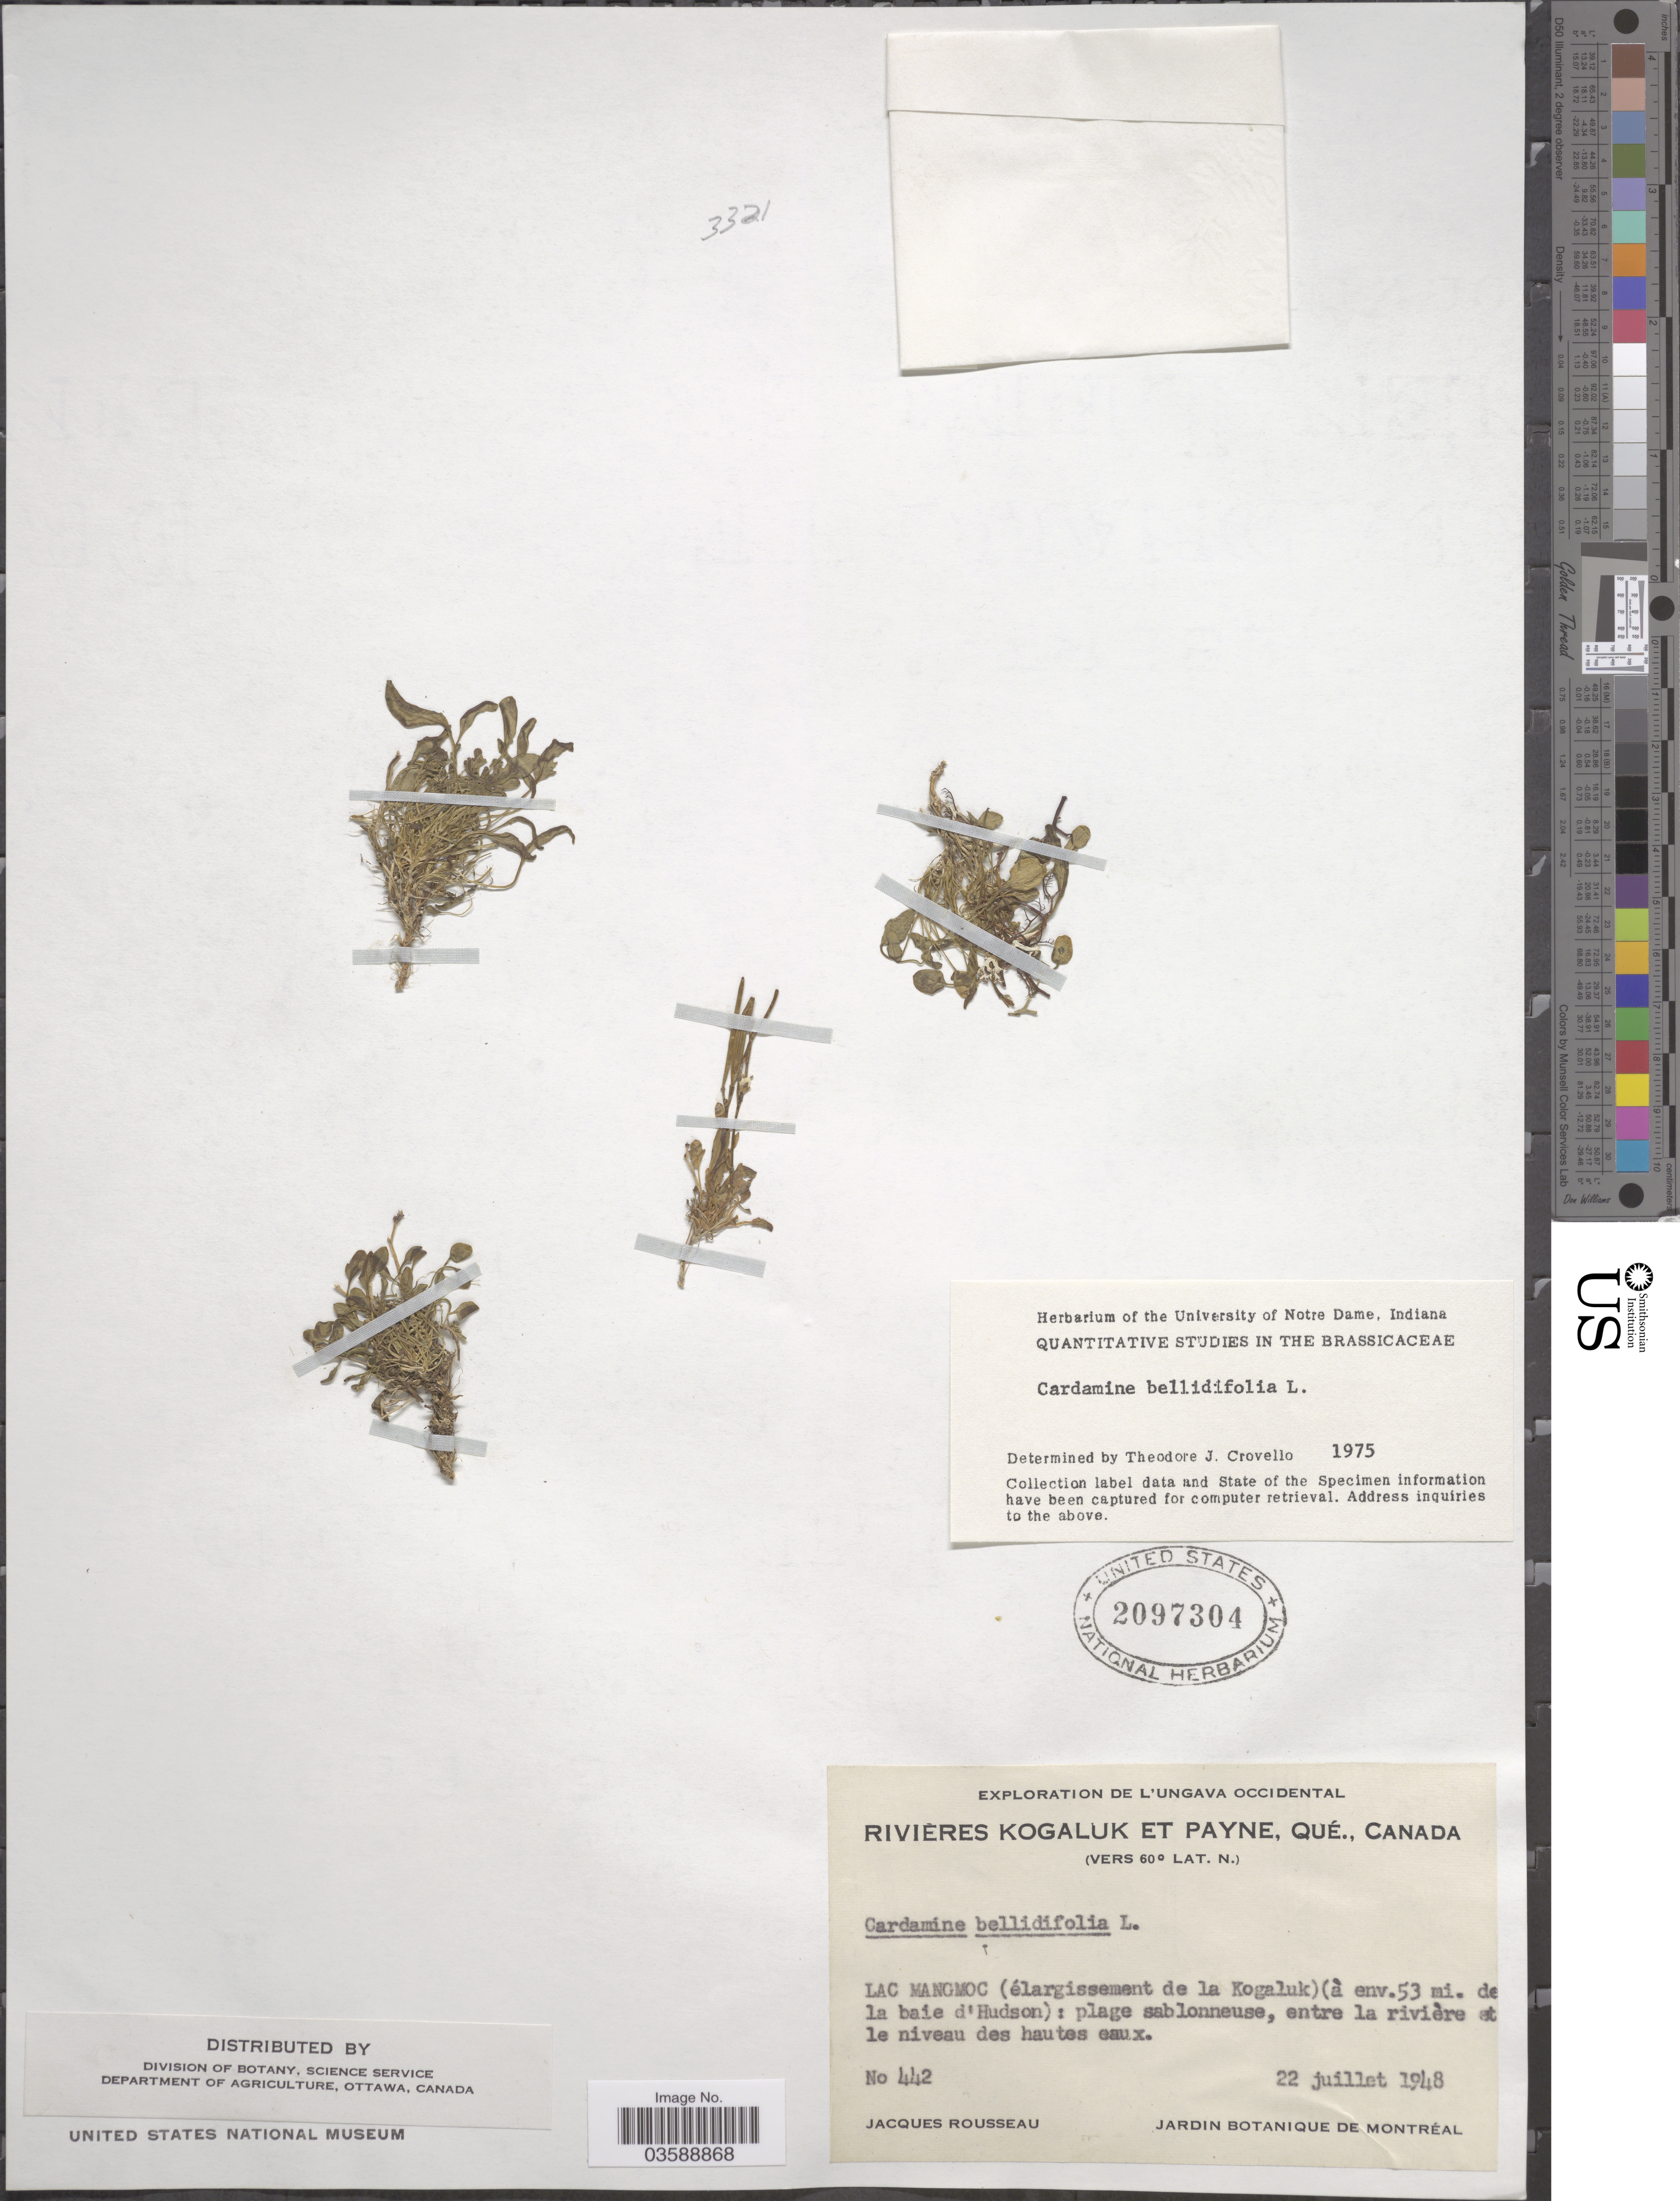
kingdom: Plantae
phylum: Tracheophyta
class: Magnoliopsida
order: Brassicales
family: Brassicaceae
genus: Cardamine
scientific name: Cardamine bellidifolia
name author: L.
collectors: J. Rousseau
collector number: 442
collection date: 1948-07-22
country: Canada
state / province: Quebec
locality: De L'Ungava Occidental. Rivières Kogaluk Et Payne. Lac Mangmonc (élargissement de la Kogaluk) (à env. 53 mi. de la baie d'Hudson): plage sablonneuse, entre la rivière at le niveau des hautes eaux.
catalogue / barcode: US 2097304